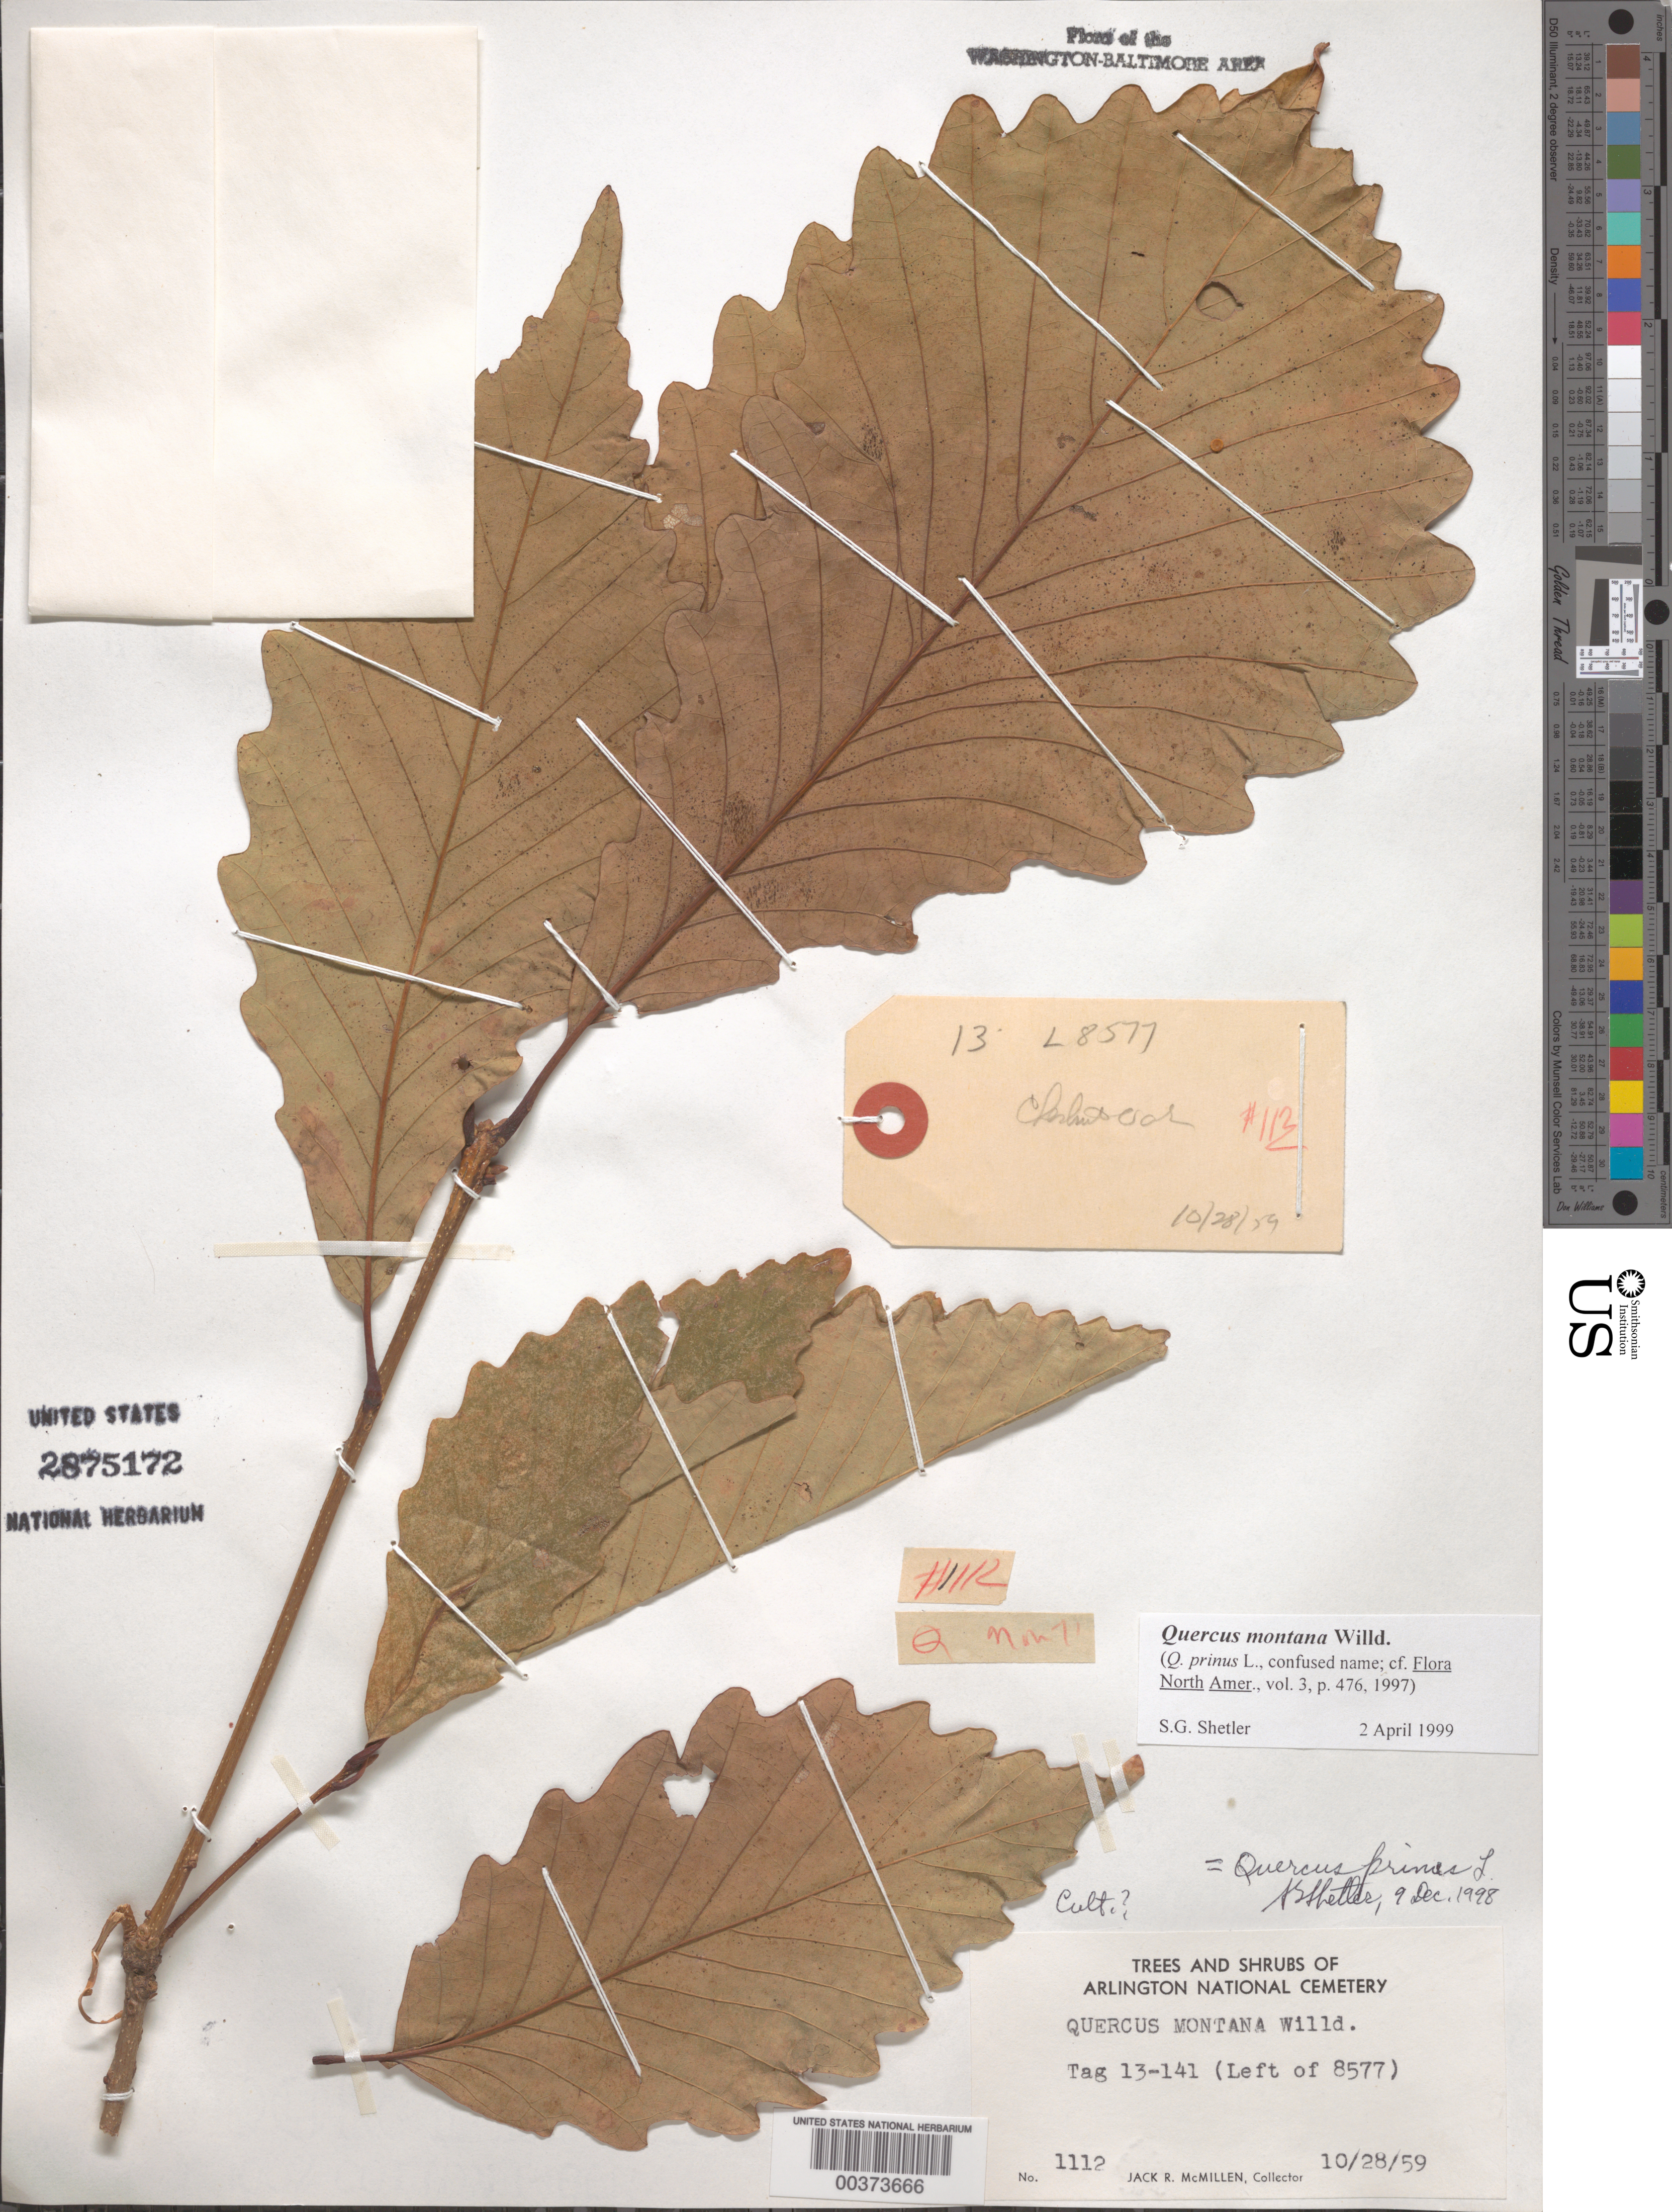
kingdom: Plantae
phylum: Tracheophyta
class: Magnoliopsida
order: Fagales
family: Fagaceae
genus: Quercus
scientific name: Quercus montana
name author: Willd.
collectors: J. McMillen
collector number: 1112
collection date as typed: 28 Oct 1959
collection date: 1959-10-28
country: United States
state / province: Virginia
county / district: Arlington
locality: Arlington National Cemetery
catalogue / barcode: US 2875172